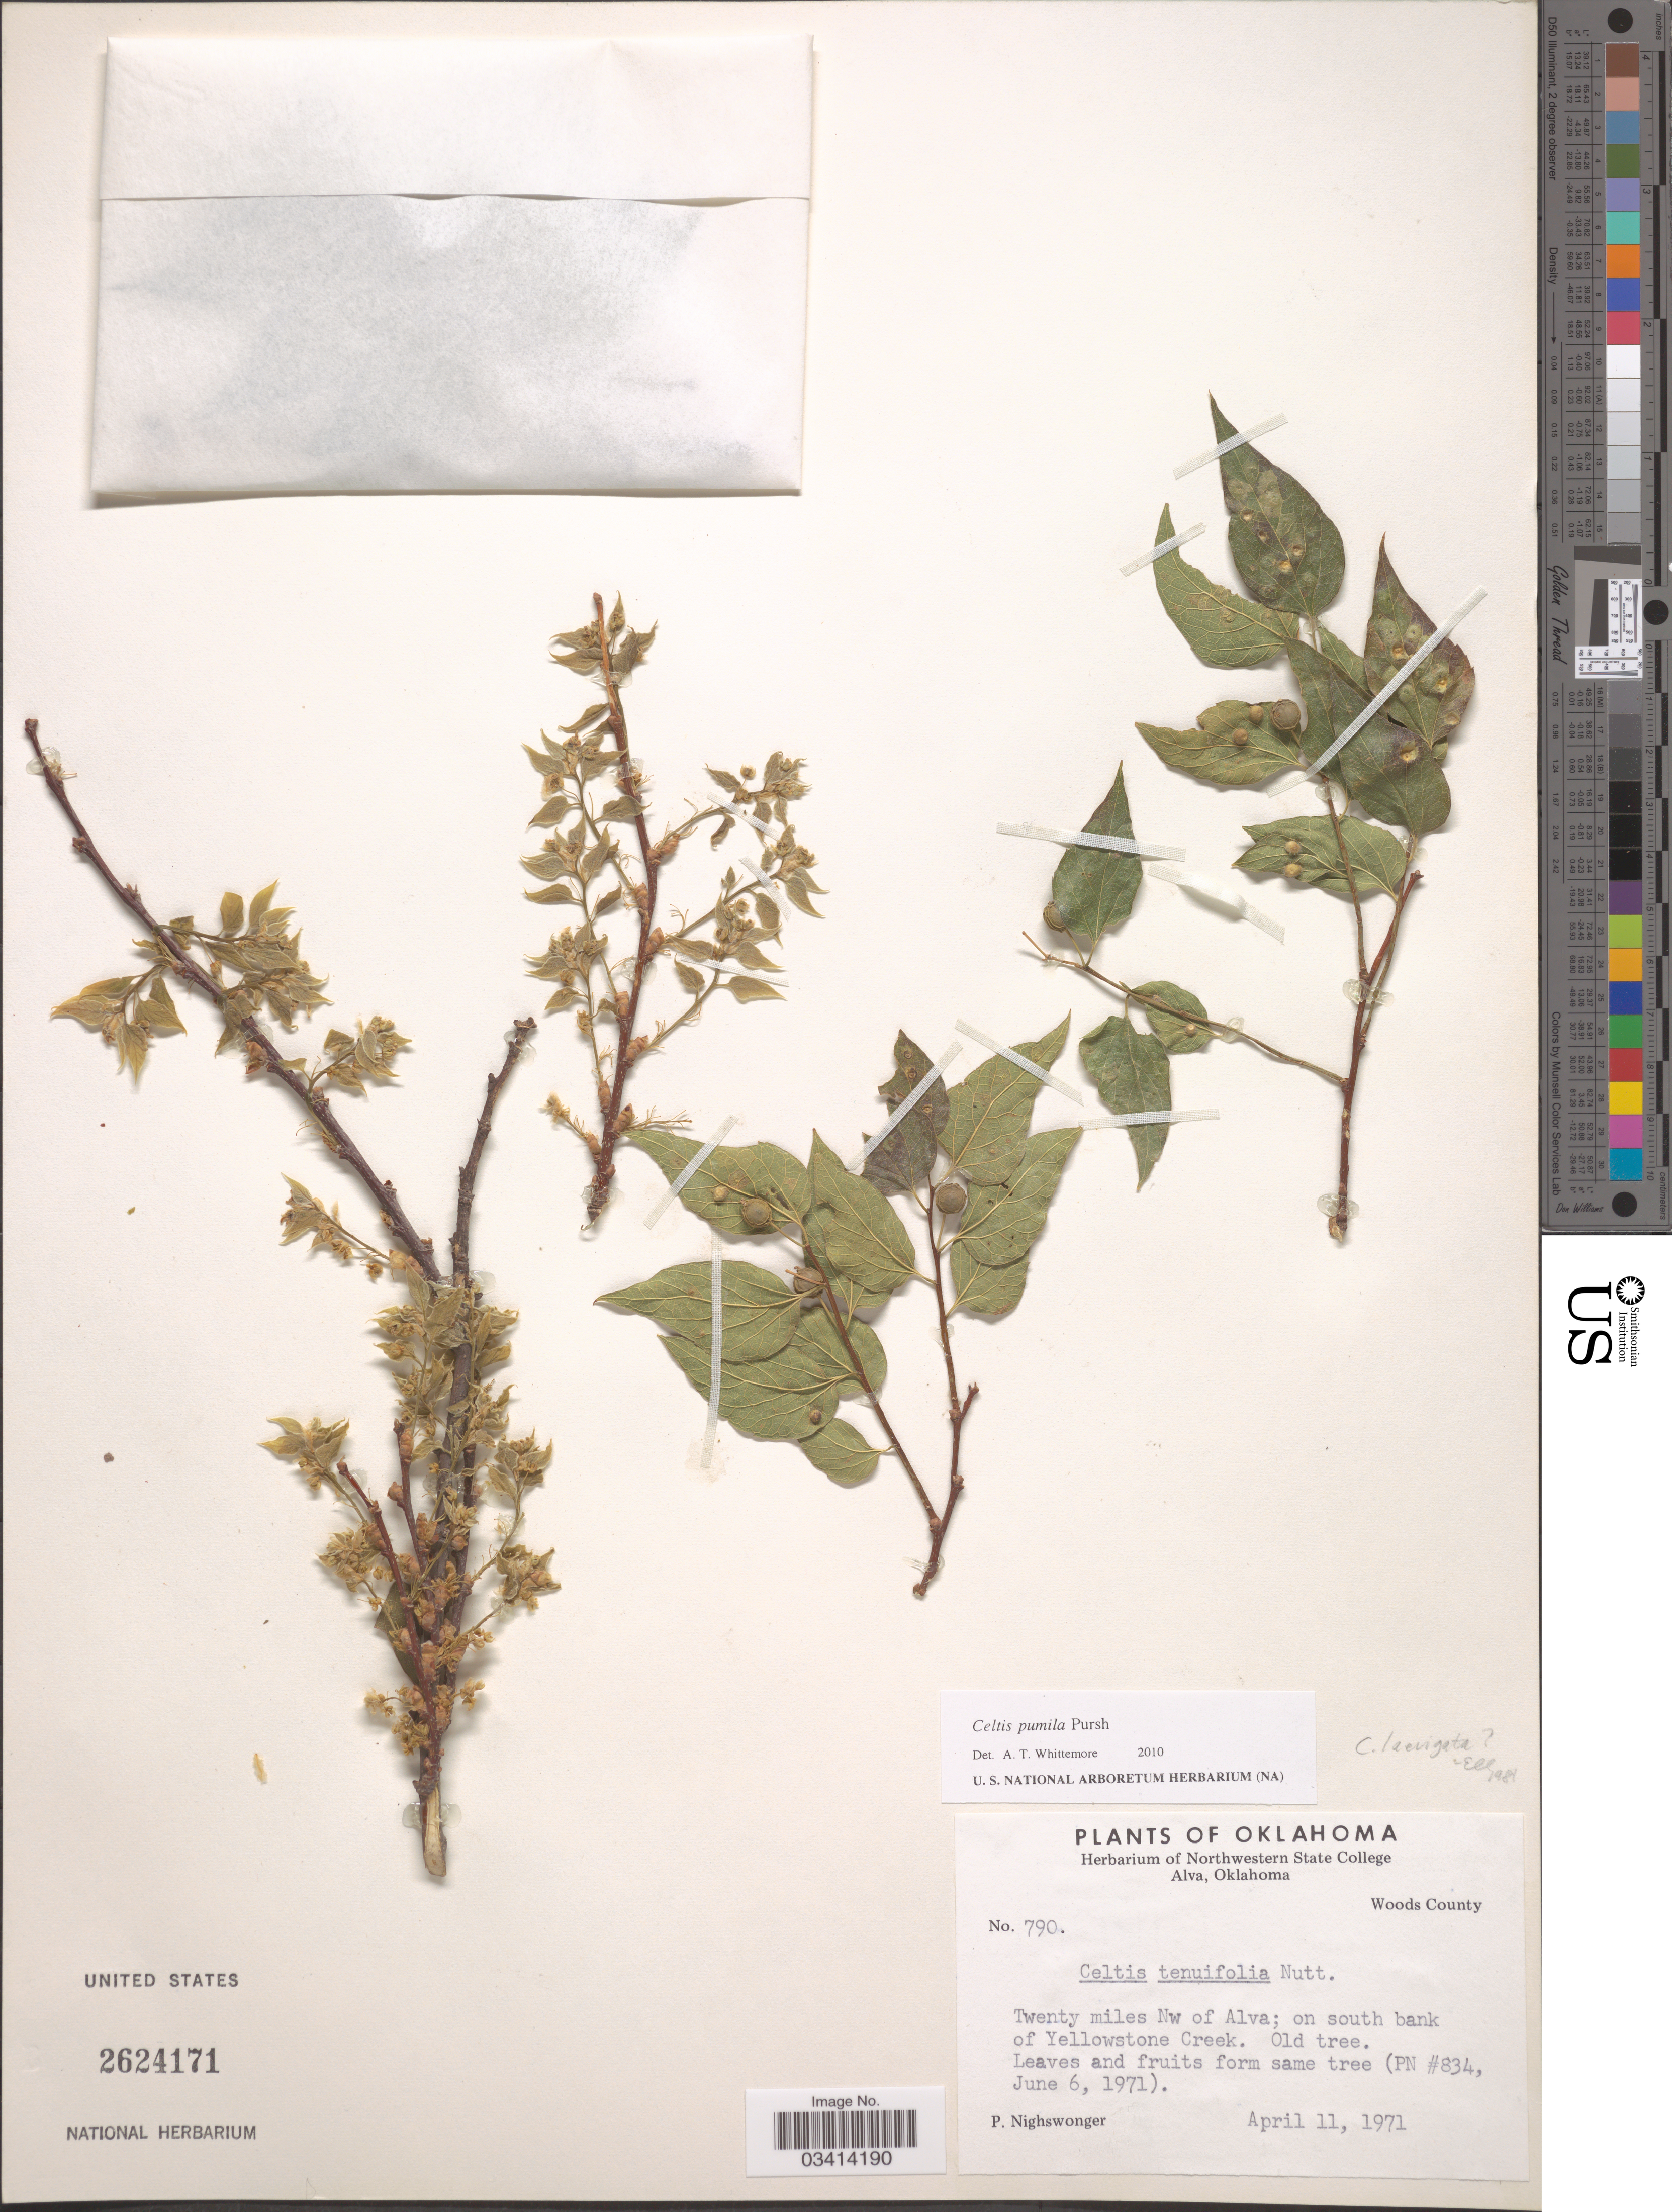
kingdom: Plantae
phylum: Tracheophyta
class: Magnoliopsida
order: Rosales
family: Cannabaceae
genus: Celtis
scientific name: Celtis pumila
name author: Pursh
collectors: P. Nighswonger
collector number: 790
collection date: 1971-04-11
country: United States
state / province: Oklahoma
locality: Woods County. Twenty miles NW of Alva; on south bank of Yellowstone Creek.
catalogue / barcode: US 2624171